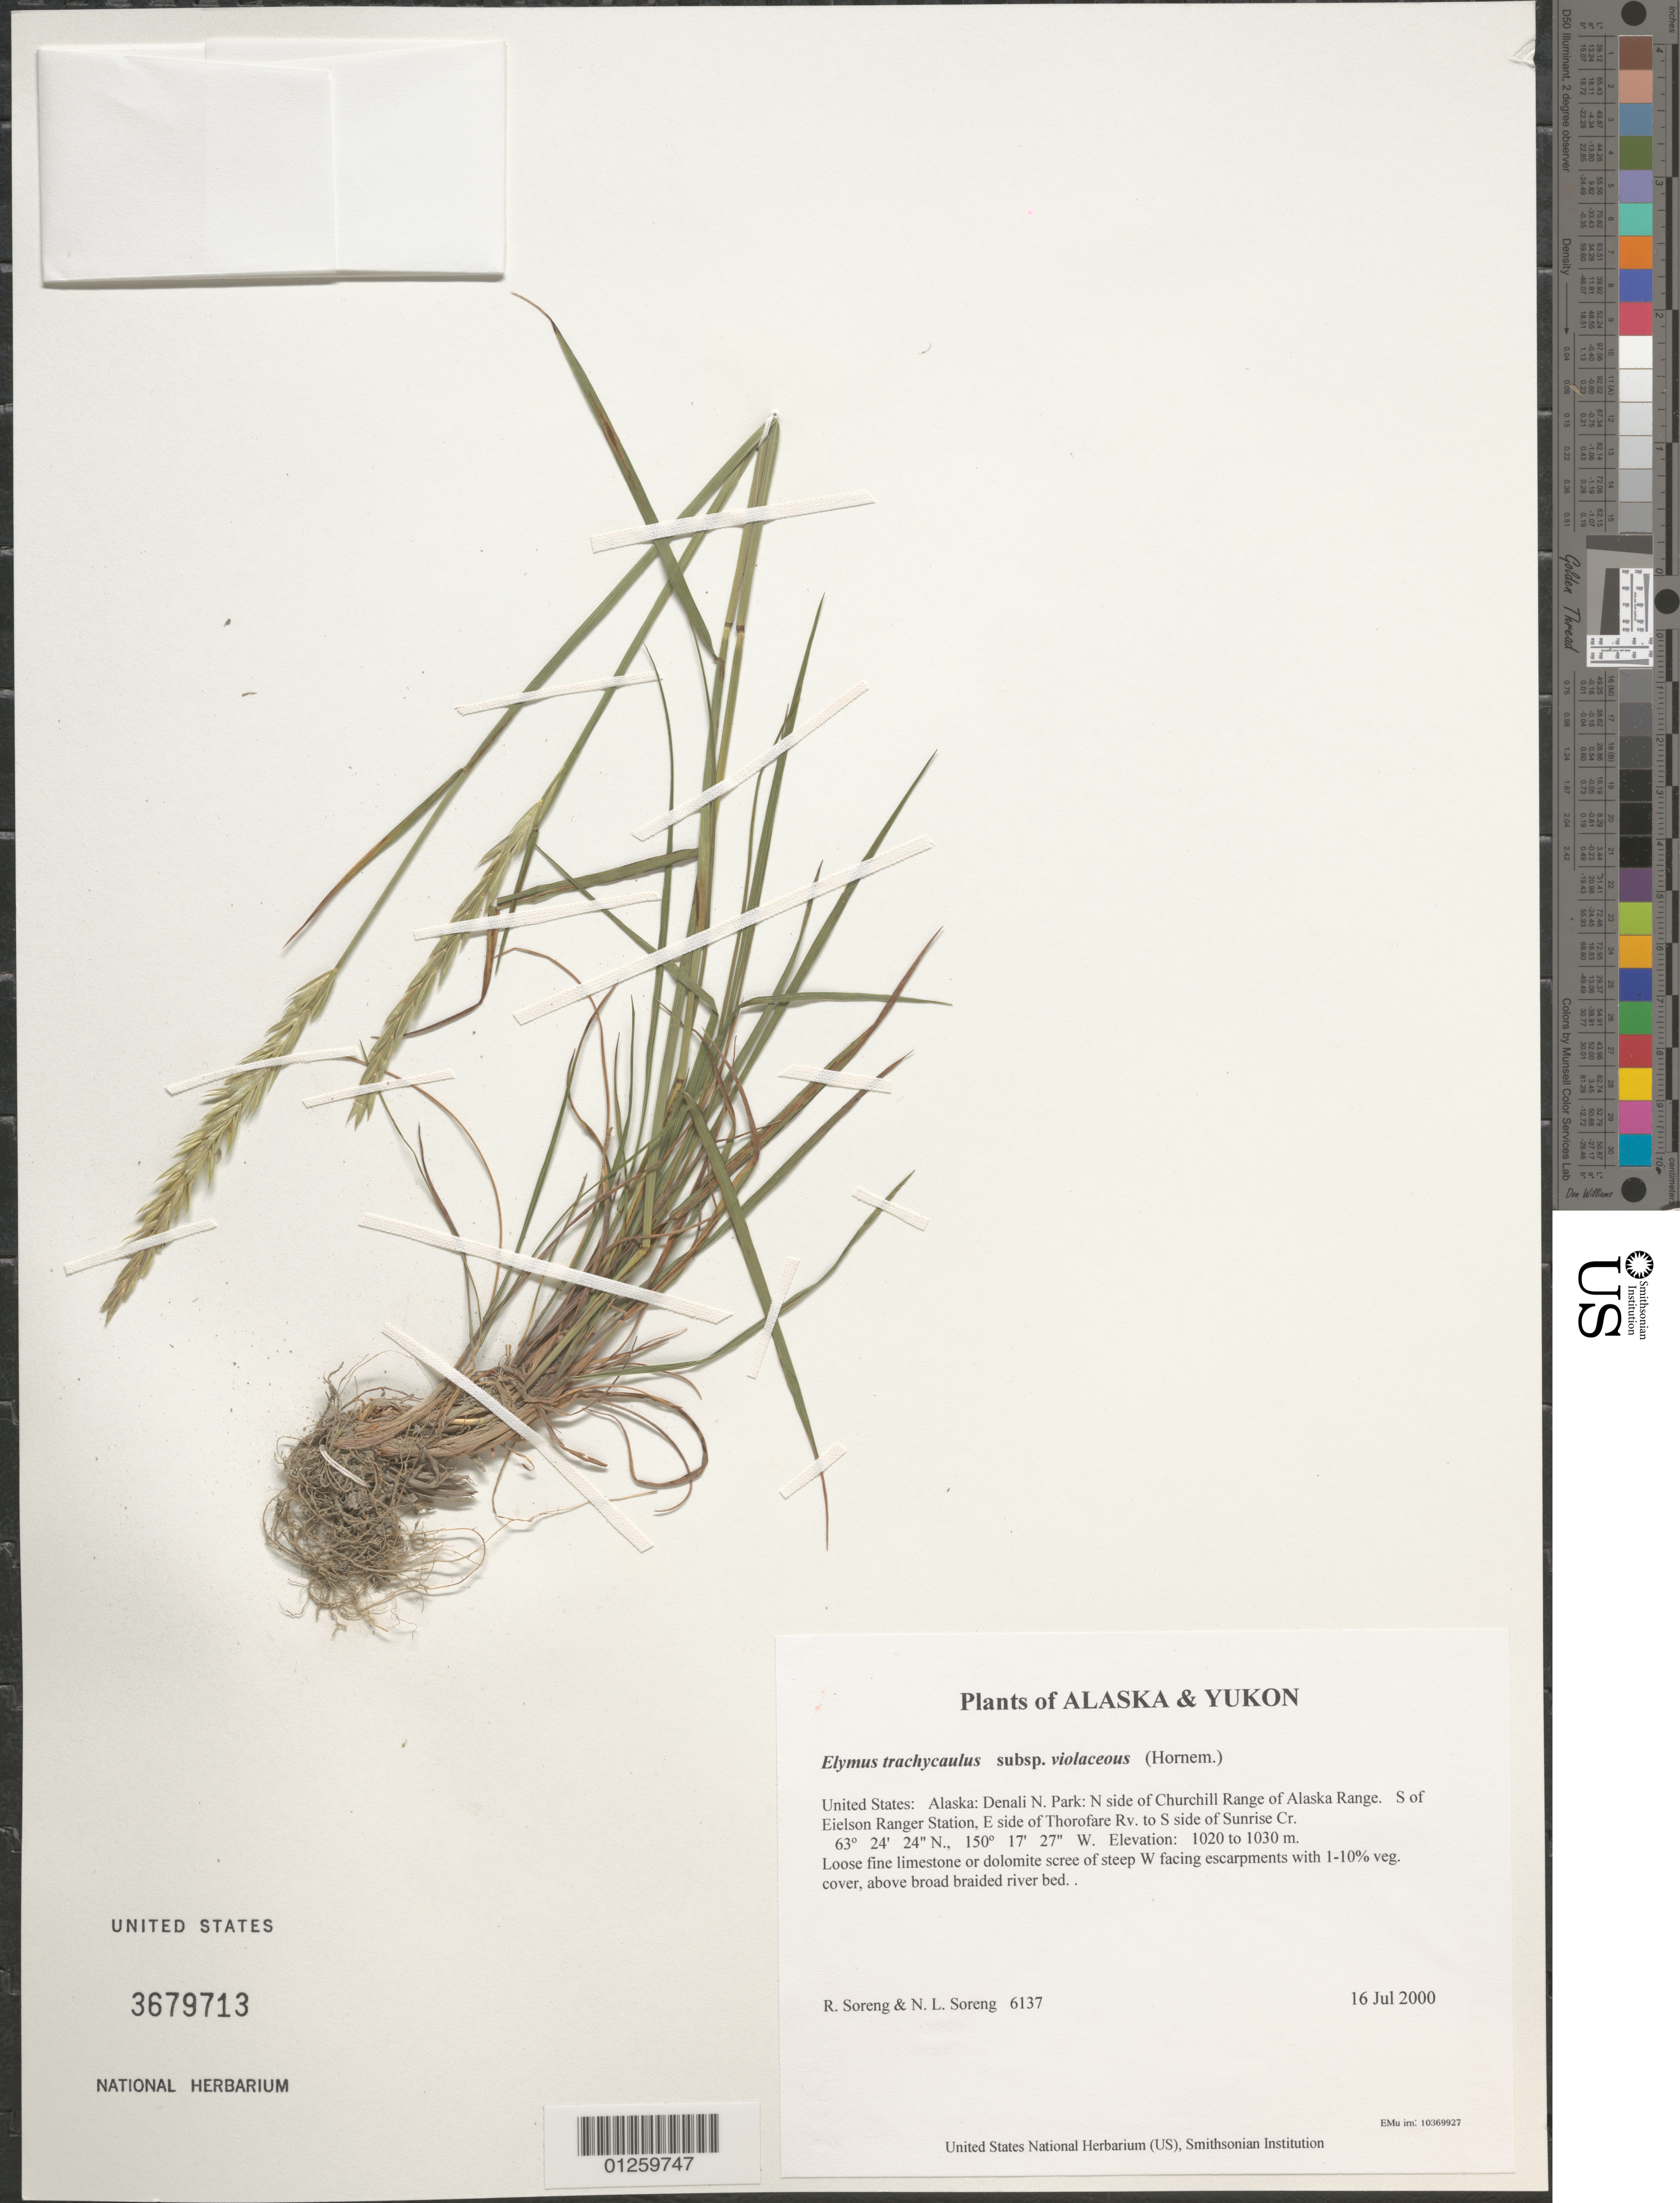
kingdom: Plantae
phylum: Tracheophyta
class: Liliopsida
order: Poales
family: Poaceae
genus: Elymus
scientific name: Elymus trachycaulus subsp. violaceous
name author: (Hornem.)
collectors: R. J. Soreng & N. L. Soreng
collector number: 6137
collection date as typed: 16 Jul 2000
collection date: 2000-07-16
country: United States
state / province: Alaska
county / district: Denali N. Park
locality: N side of Churchill Range of Alaska Range. S of Eielson Ranger Station, E side of Thorofare Rv. to S side of Sunrise Cr.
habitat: Loose fine limestone or dolomite scree of steep W facing escarpments with 1-10% veg. cover, above broad braided river bed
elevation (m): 1020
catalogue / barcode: US 3679713